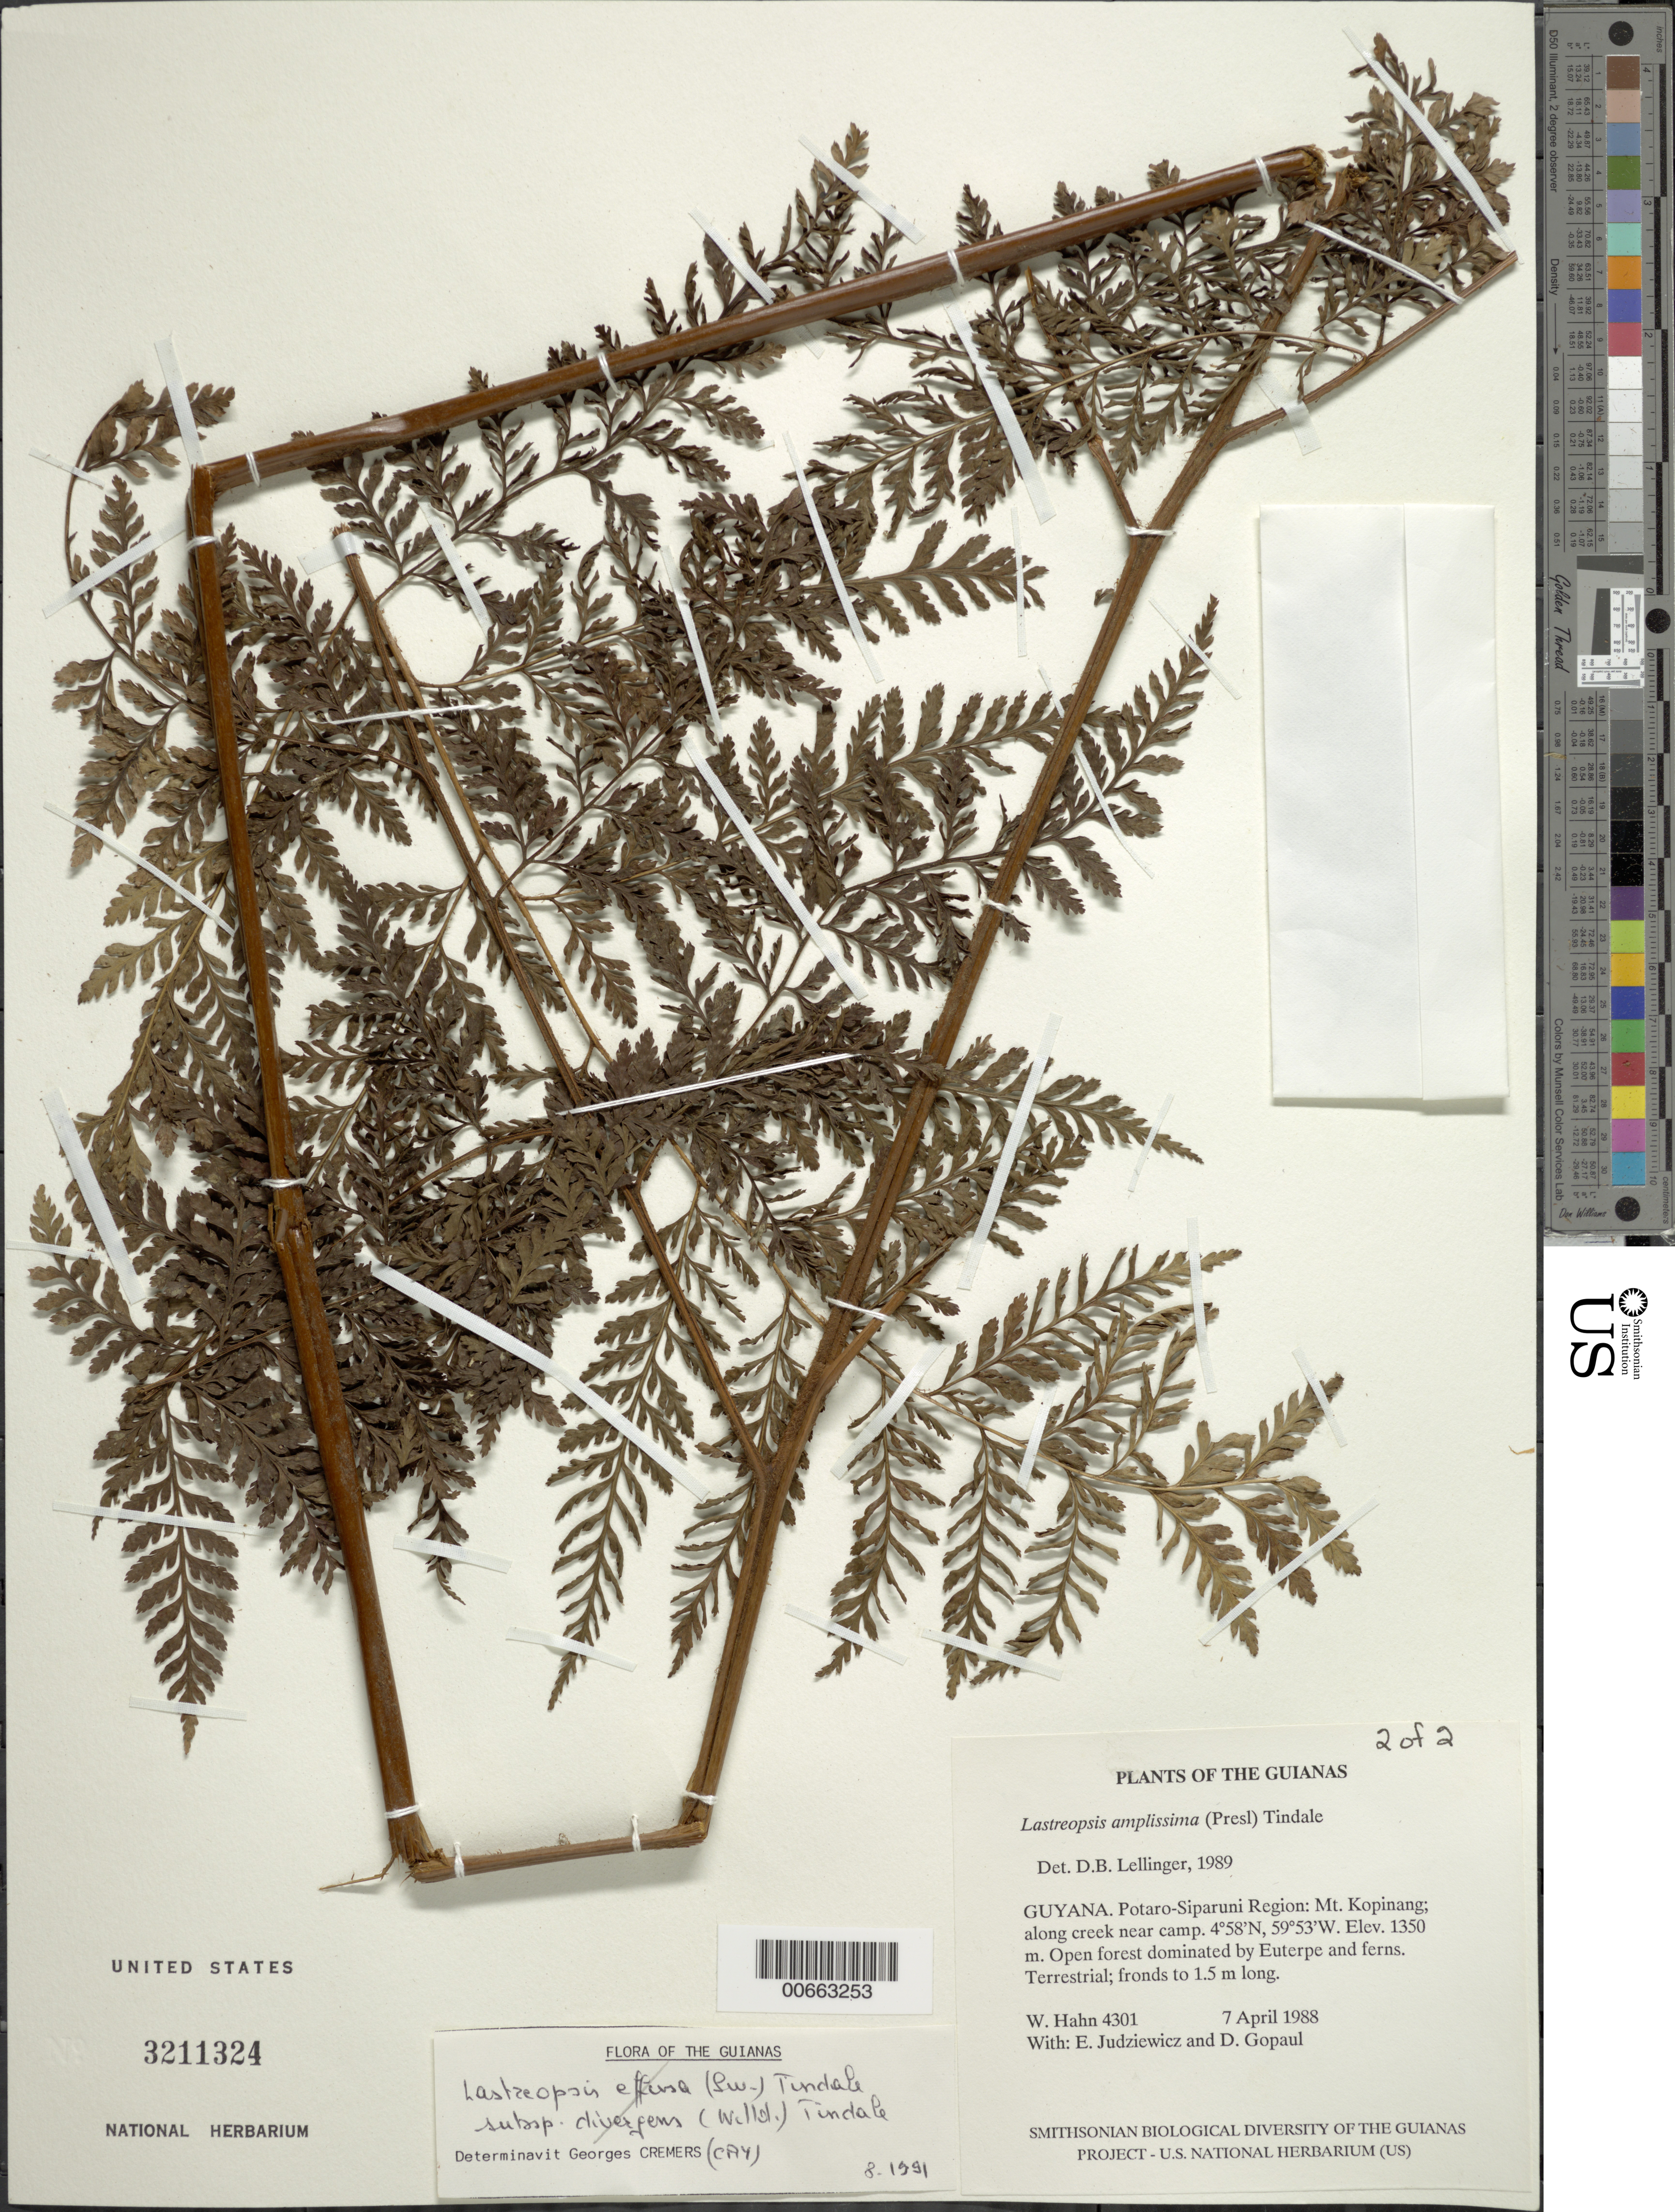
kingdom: Plantae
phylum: Tracheophyta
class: Polypodiopsida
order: Polypodiales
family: Dryopteridaceae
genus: Lastreopsis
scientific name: Lastreopsis amplissima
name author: (C. Presl) Tindale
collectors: W. Hahn, E. J. Judziewicz & D. Gopaul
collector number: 4301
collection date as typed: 7 April 1988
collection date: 1988-04-07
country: Guyana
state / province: Potaro-Siparuni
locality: Mt. Kopinang; along creek near camp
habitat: Open forest dominated by Euterpe and ferns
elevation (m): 1350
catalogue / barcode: US 3211324